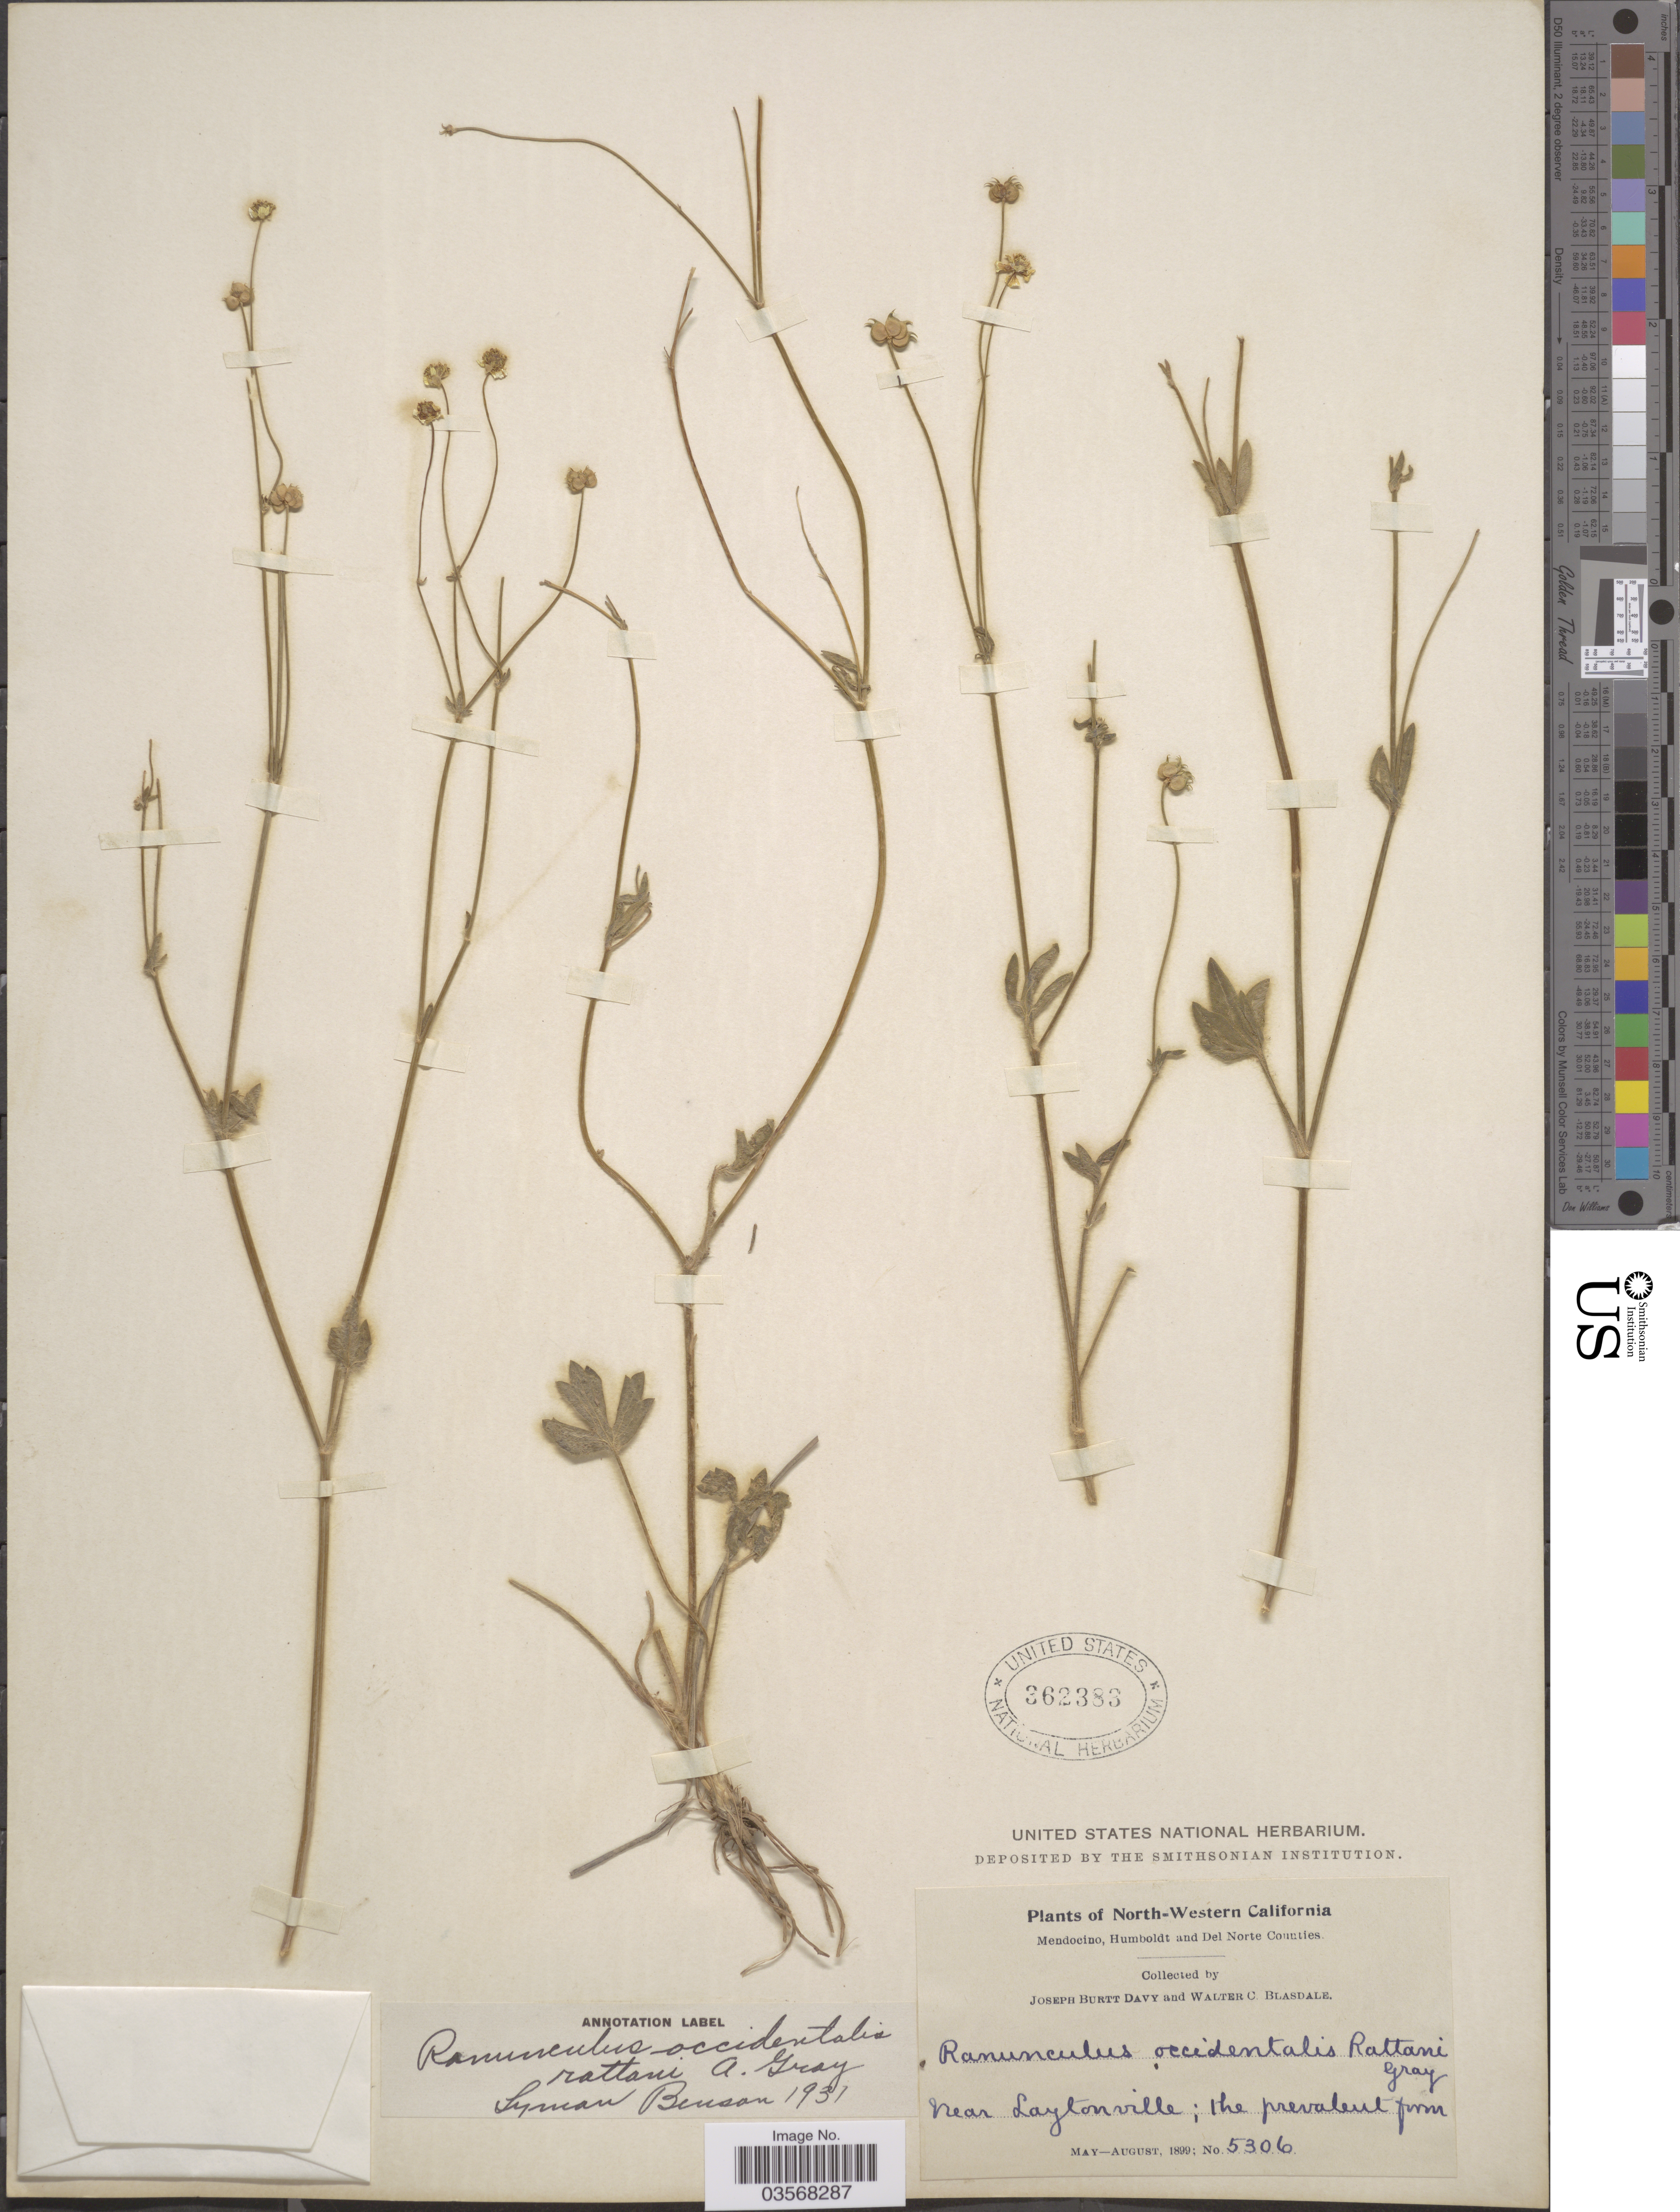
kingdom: Plantae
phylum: Tracheophyta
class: Magnoliopsida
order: Ranunculales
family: Ranunculaceae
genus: Ranunculus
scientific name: Ranunculus occidentalis var. rattanii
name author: A. Gray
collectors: J. Burtt Davy & W. Blasdale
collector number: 5306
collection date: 1899-05/1899-08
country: United States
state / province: California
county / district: Mendocino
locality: North-Western California. Mendocino, Humboldt and Del Norte Counties. Near Laytonville.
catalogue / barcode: US 362383